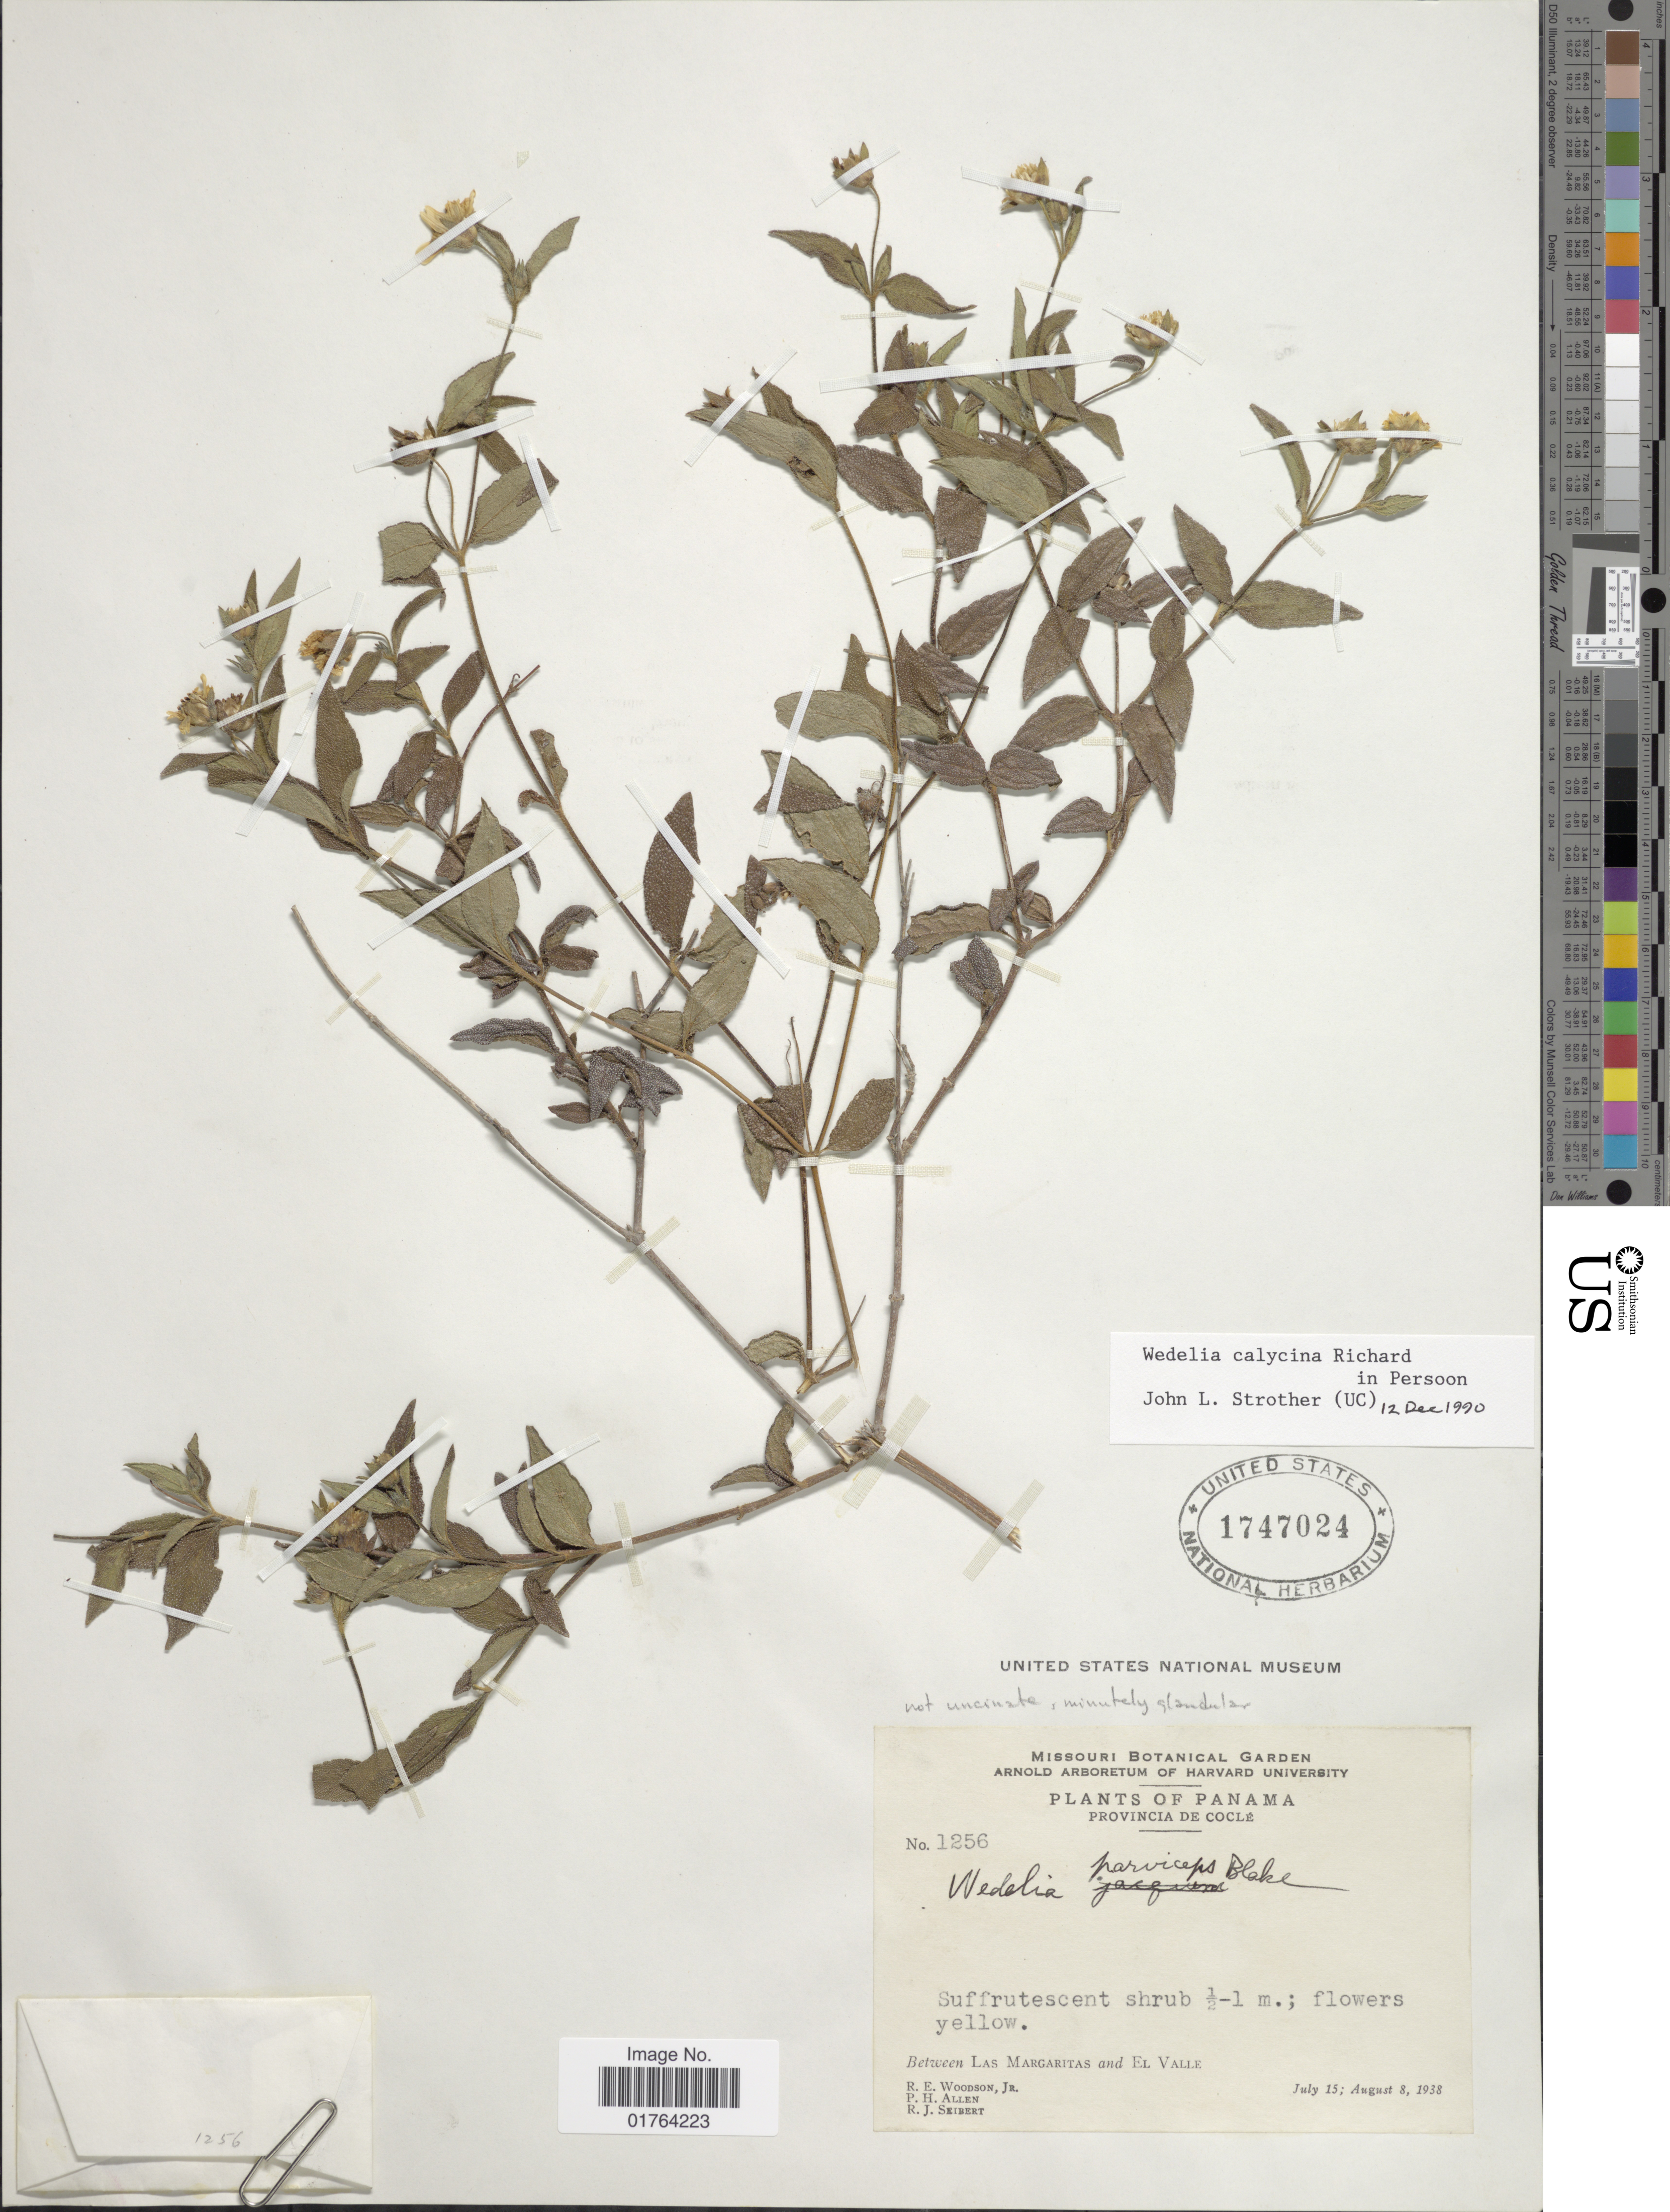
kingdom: Plantae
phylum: Tracheophyta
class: Magnoliopsida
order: Asterales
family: Asteraceae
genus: Wedelia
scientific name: Wedelia calycina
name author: Rich.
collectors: R. E. Woodson, P. H. Allen & R. J. Seibert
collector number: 1256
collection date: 1938-07-15/1938-08-08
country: Panama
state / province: Coclé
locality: Provincia de Cocle, Between Las Margaritas and El Valle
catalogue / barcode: US 1747024